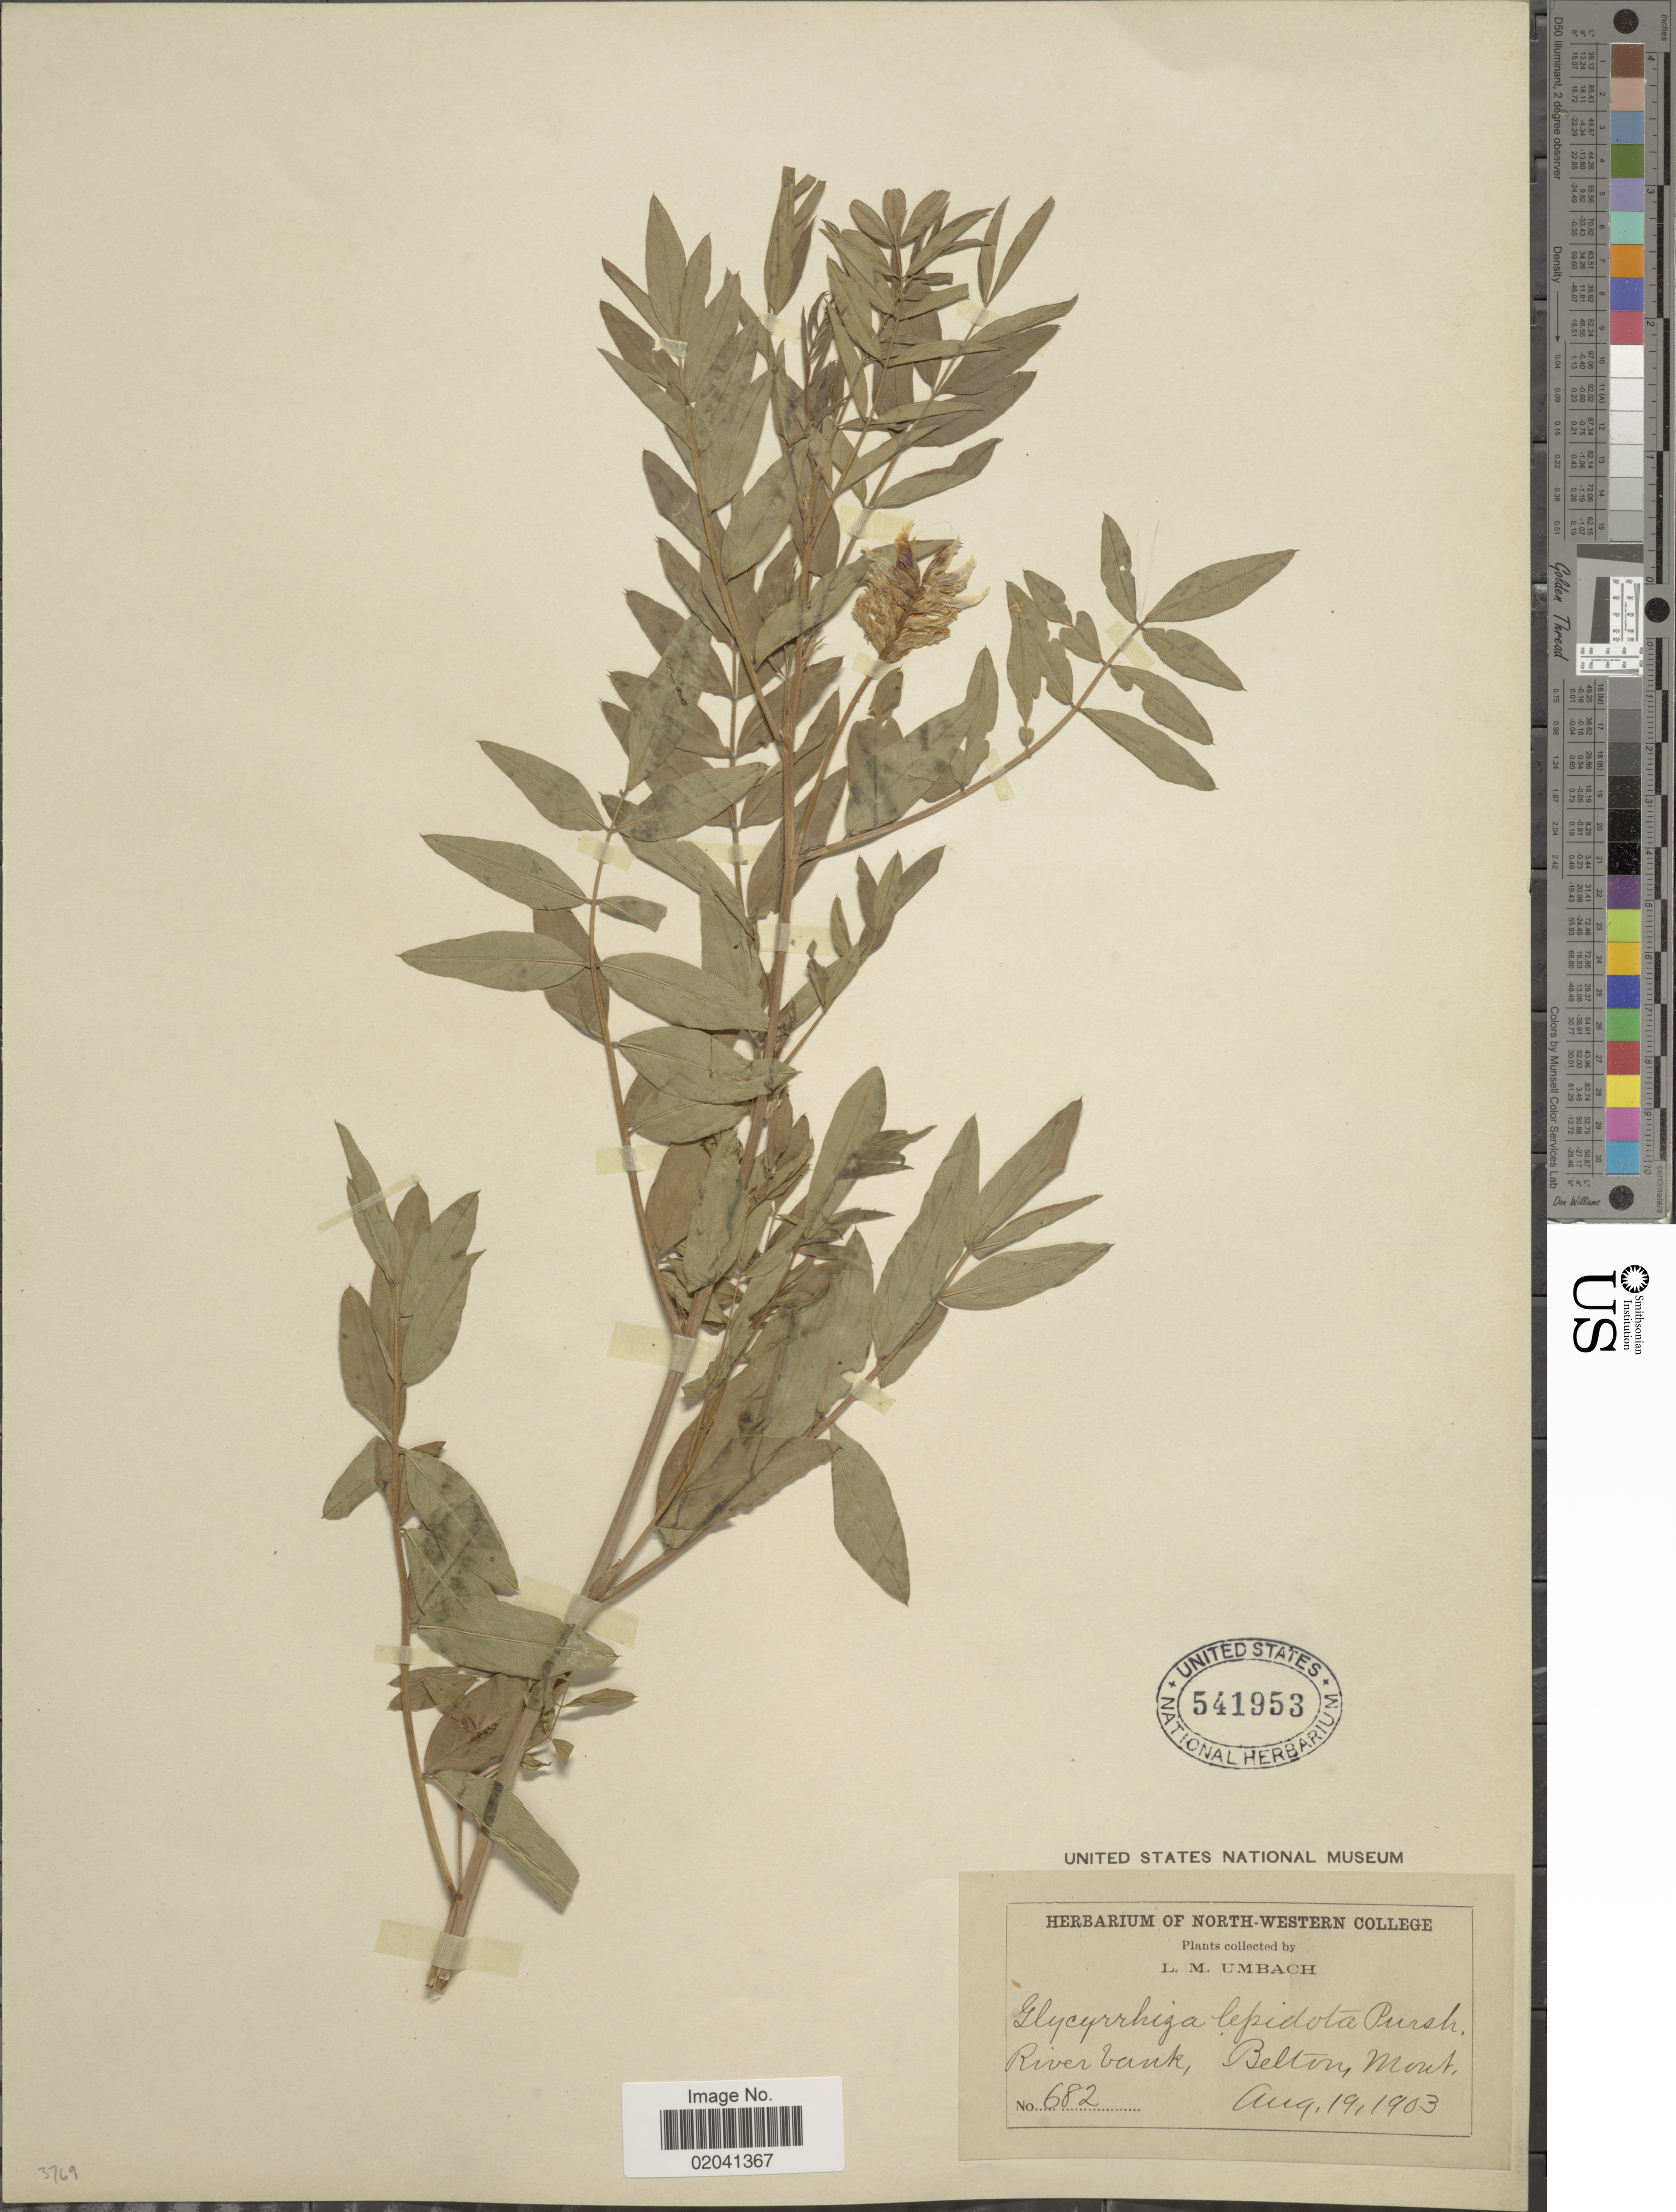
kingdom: Plantae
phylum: Tracheophyta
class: Magnoliopsida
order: Fabales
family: Fabaceae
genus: Glycyrrhiza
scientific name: Glycyrrhiza lepidota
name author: Pursh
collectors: L. M. Umbach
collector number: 682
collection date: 1903-08-19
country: United States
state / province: Montana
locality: Belton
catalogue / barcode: US 541953